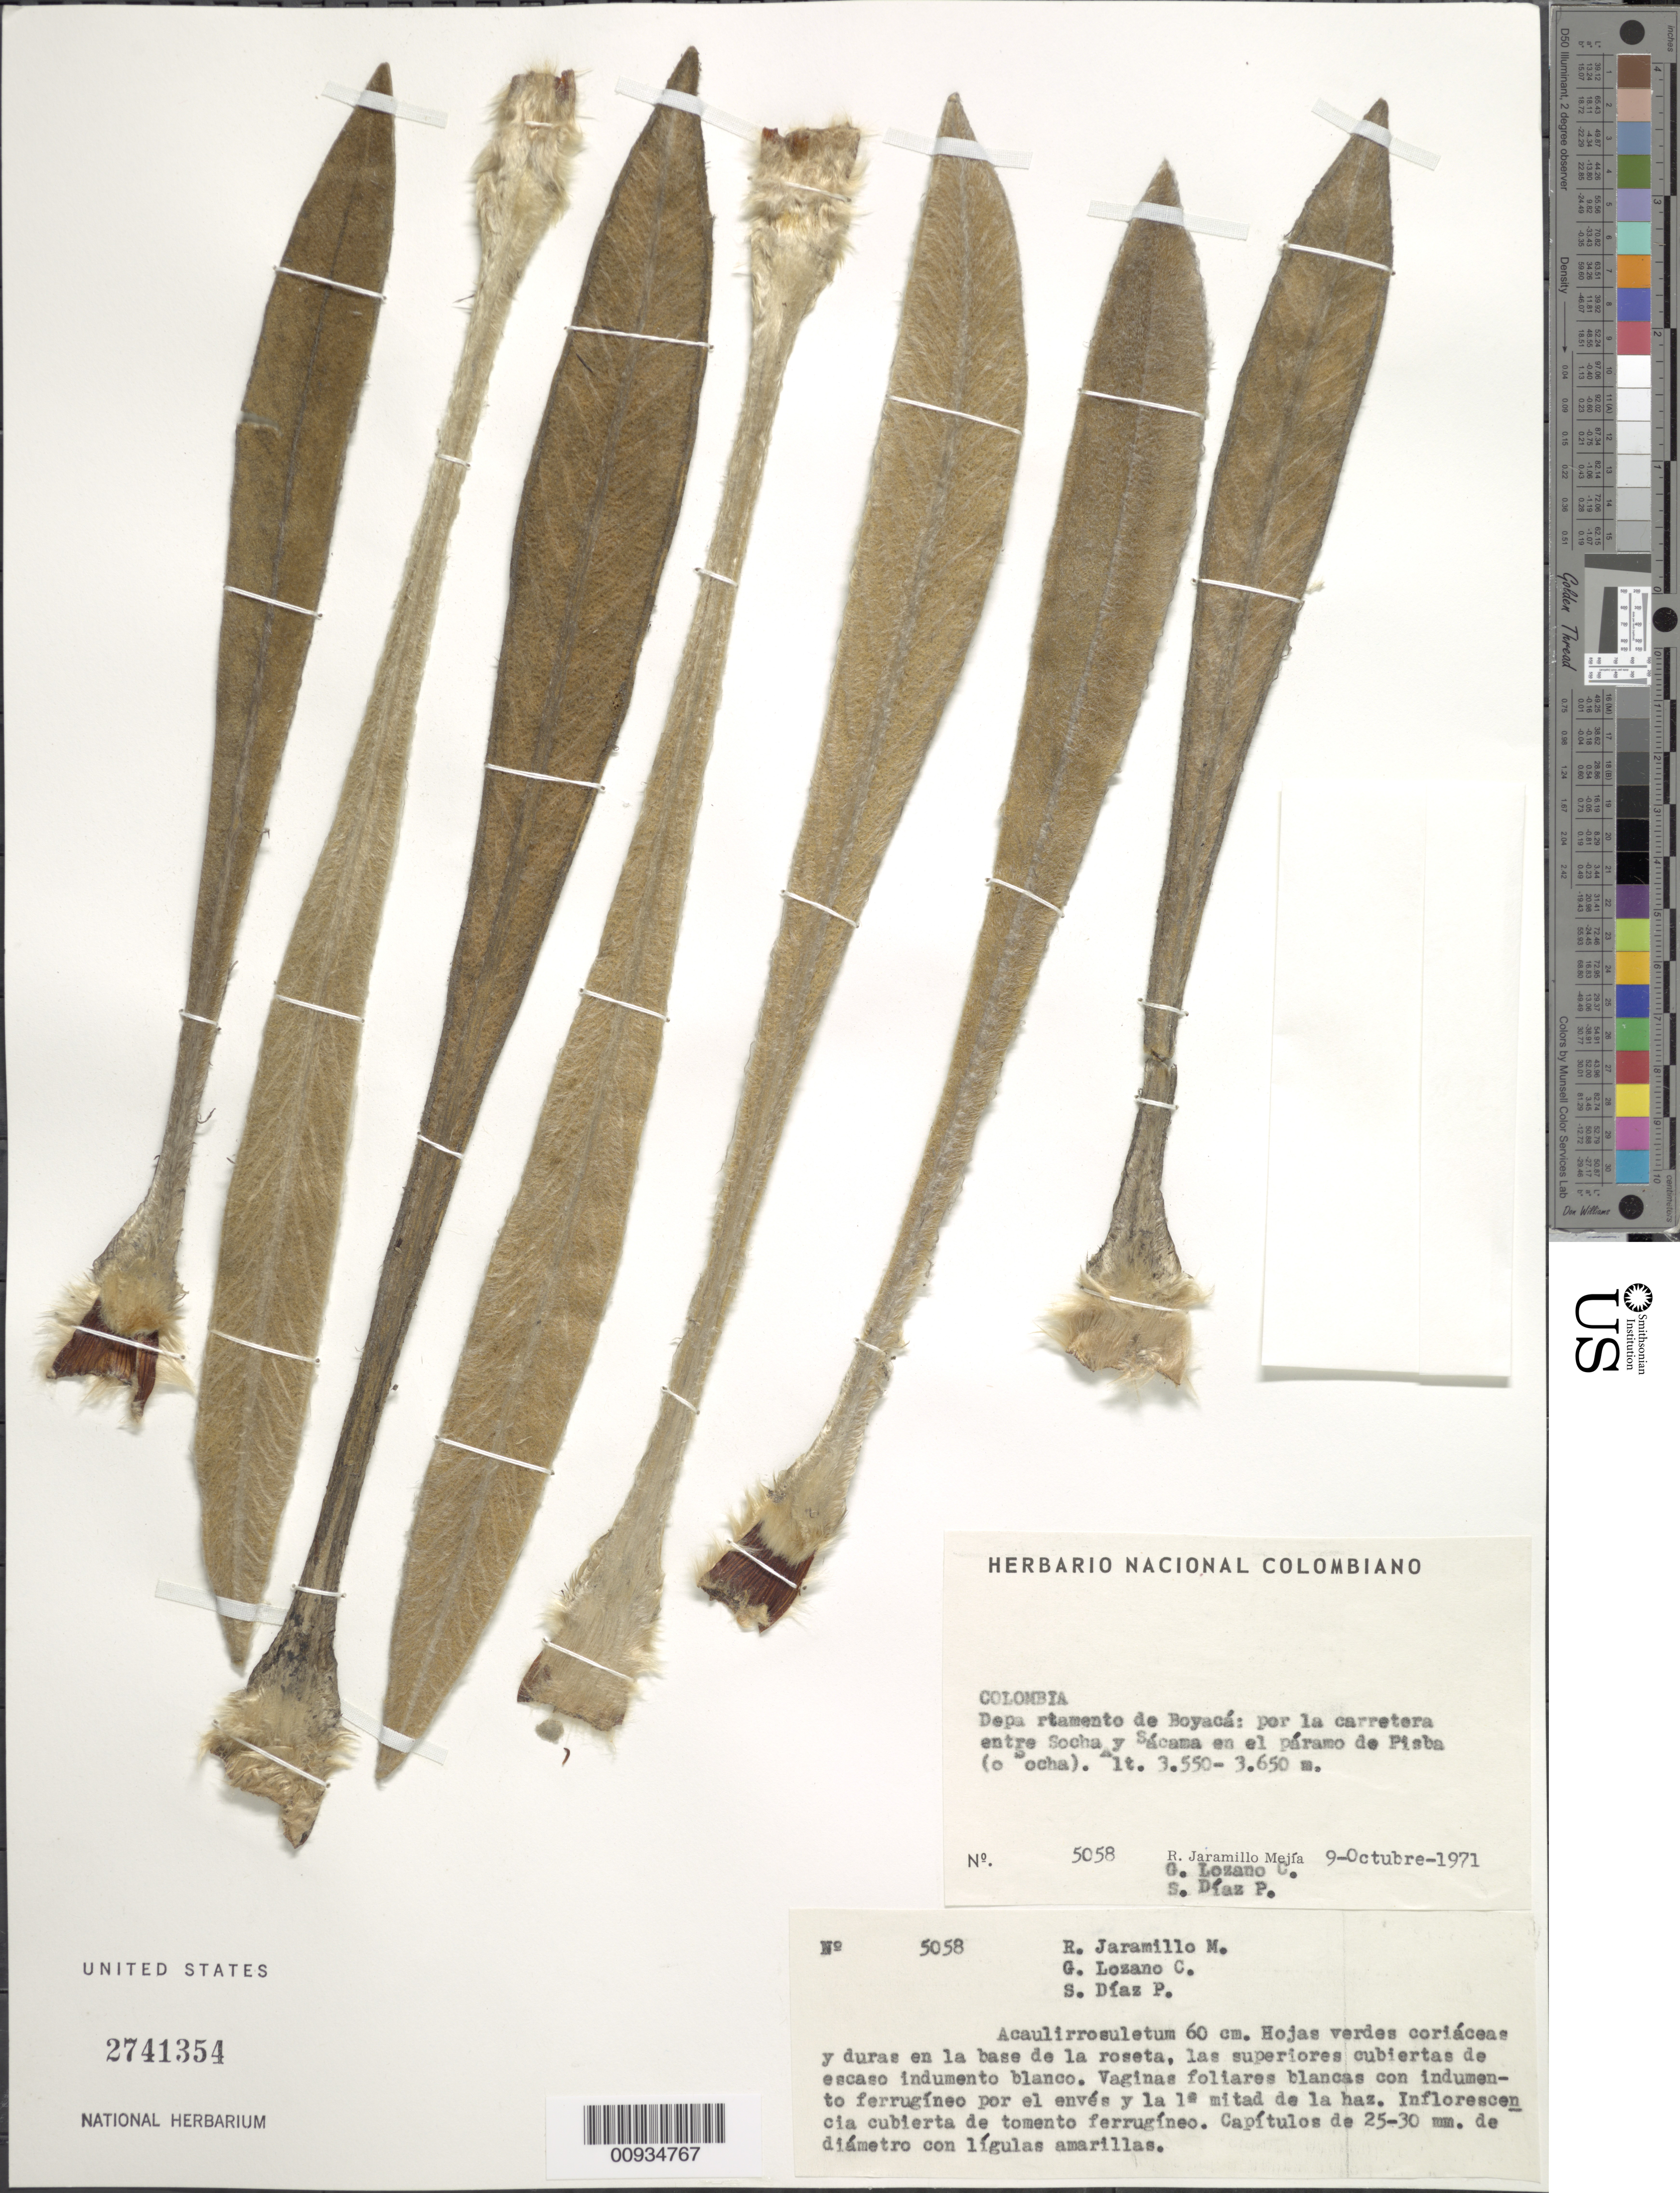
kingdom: Plantae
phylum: Tracheophyta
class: Magnoliopsida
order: Asterales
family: Asteraceae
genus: Espeletiopsis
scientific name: Espeletiopsis petiolata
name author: (Cuatrec.) Cuatrec.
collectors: R. Jaramillo M., G. Lozano-Contreras & S. Díaz Píedrahíta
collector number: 5058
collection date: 1971-12-09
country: Colombia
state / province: Boyacá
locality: Páramo de Pisba. Por la carretera entre Socha y Sácama en el páramo de Pisba (o Socha).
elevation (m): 3550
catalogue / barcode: US 2741354